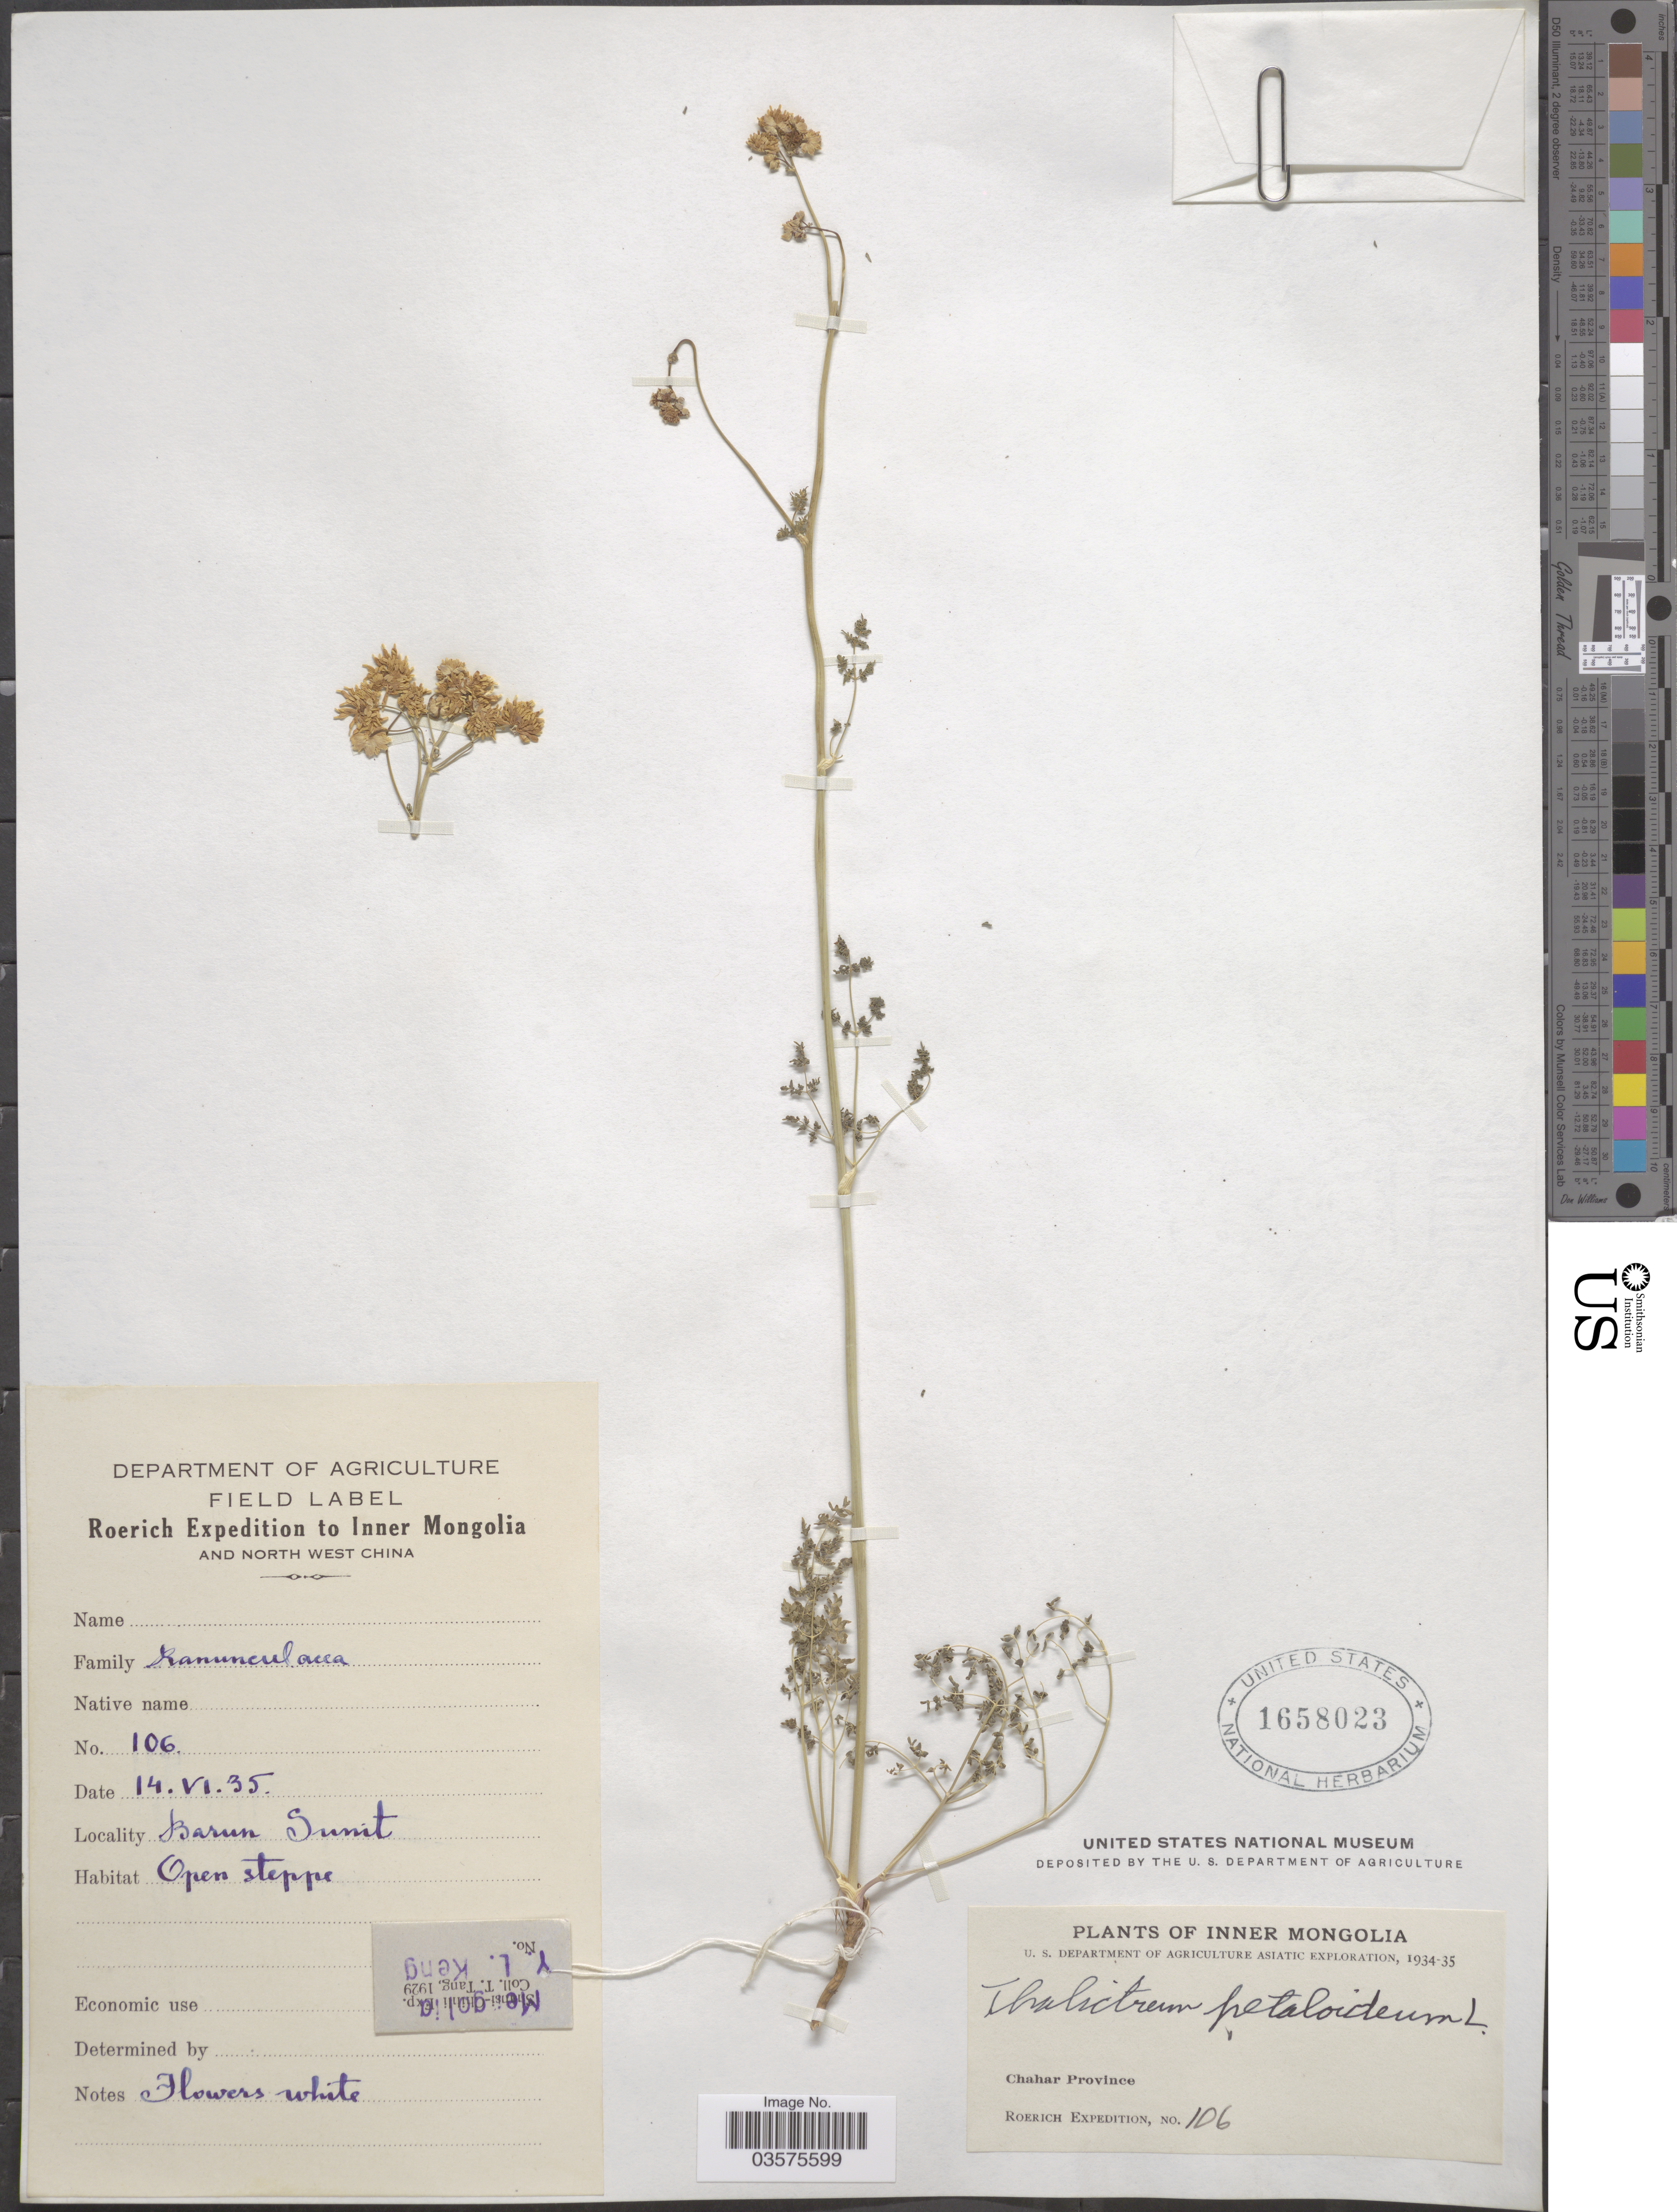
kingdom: Plantae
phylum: Tracheophyta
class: Magnoliopsida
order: Ranunculales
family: Ranunculaceae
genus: Thalictrum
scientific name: Thalictrum petaloideum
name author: L.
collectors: Roerich Expedition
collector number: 106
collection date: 1935-06-14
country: China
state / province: Nei Monggol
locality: Inner Mongolia and North West China. Barun Sunit. Chahar Province.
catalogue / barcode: US 1658023